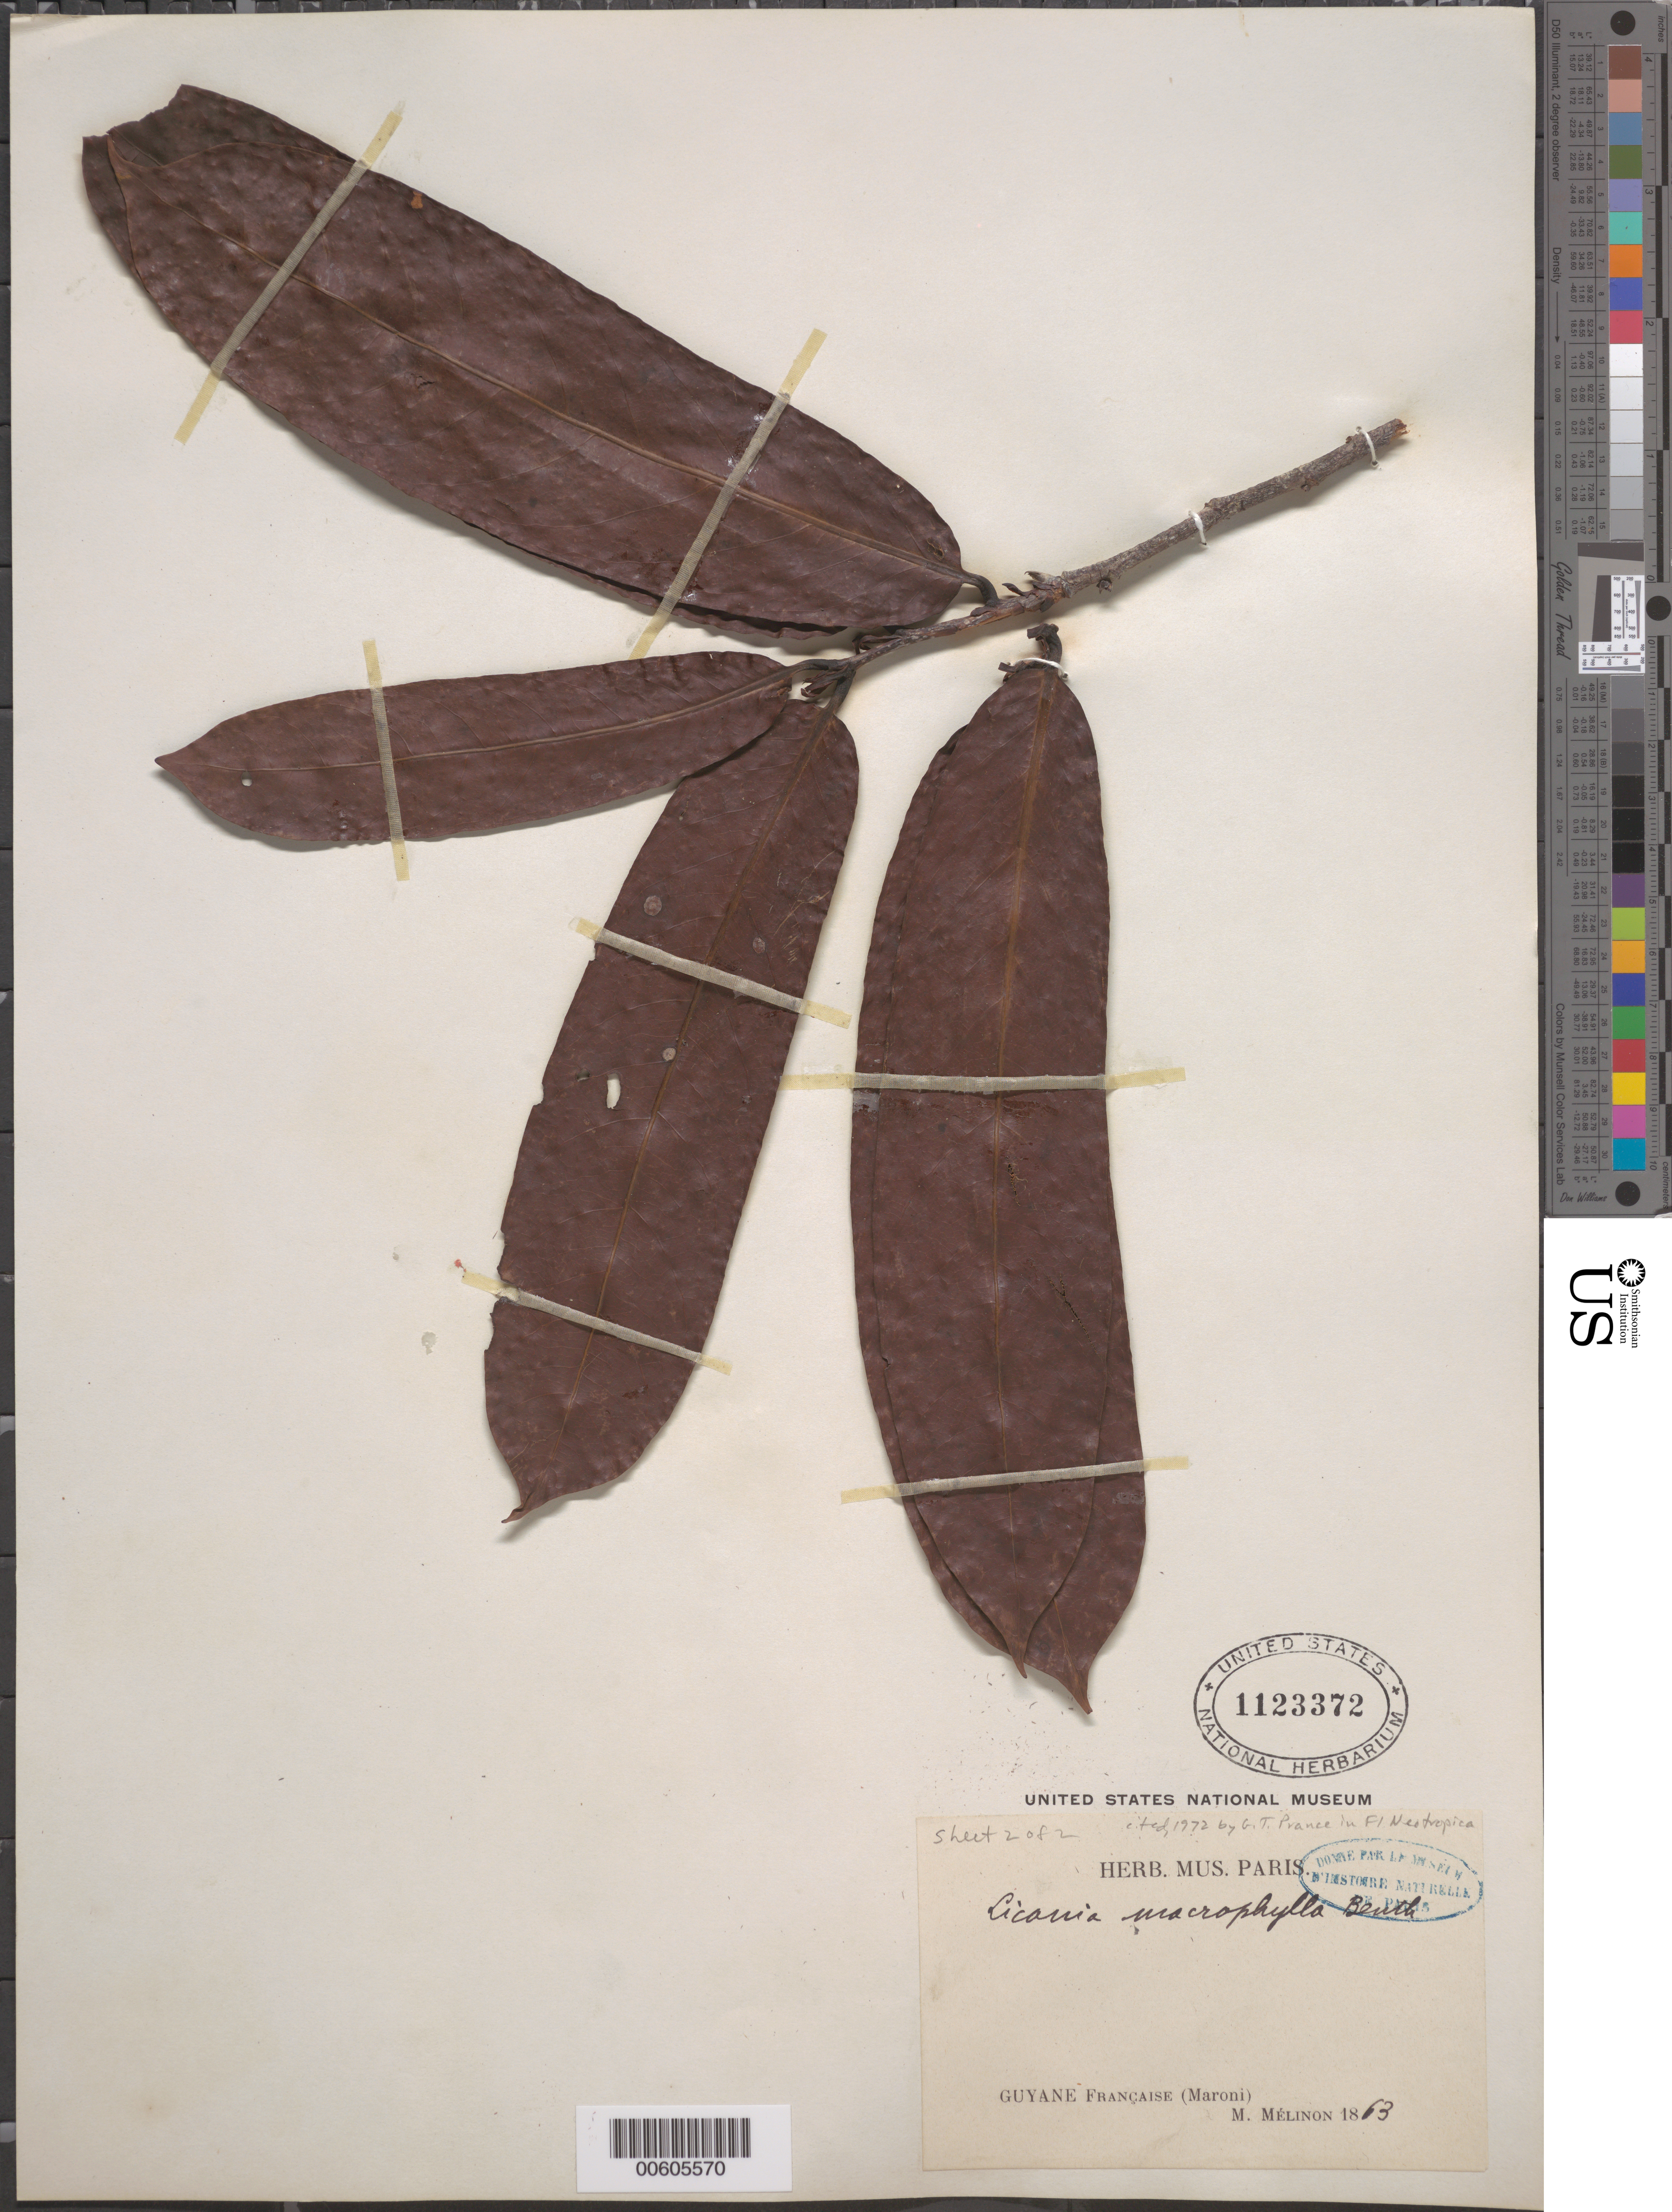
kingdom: Plantae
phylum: Tracheophyta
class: Magnoliopsida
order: Malpighiales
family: Chrysobalanaceae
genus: Hymenopus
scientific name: Hymenopus macrophyllus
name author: (Benth.) Sothers & Prance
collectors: M. Melinon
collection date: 1863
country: French Guiana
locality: Guyane Française (Maroni).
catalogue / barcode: US 1123372